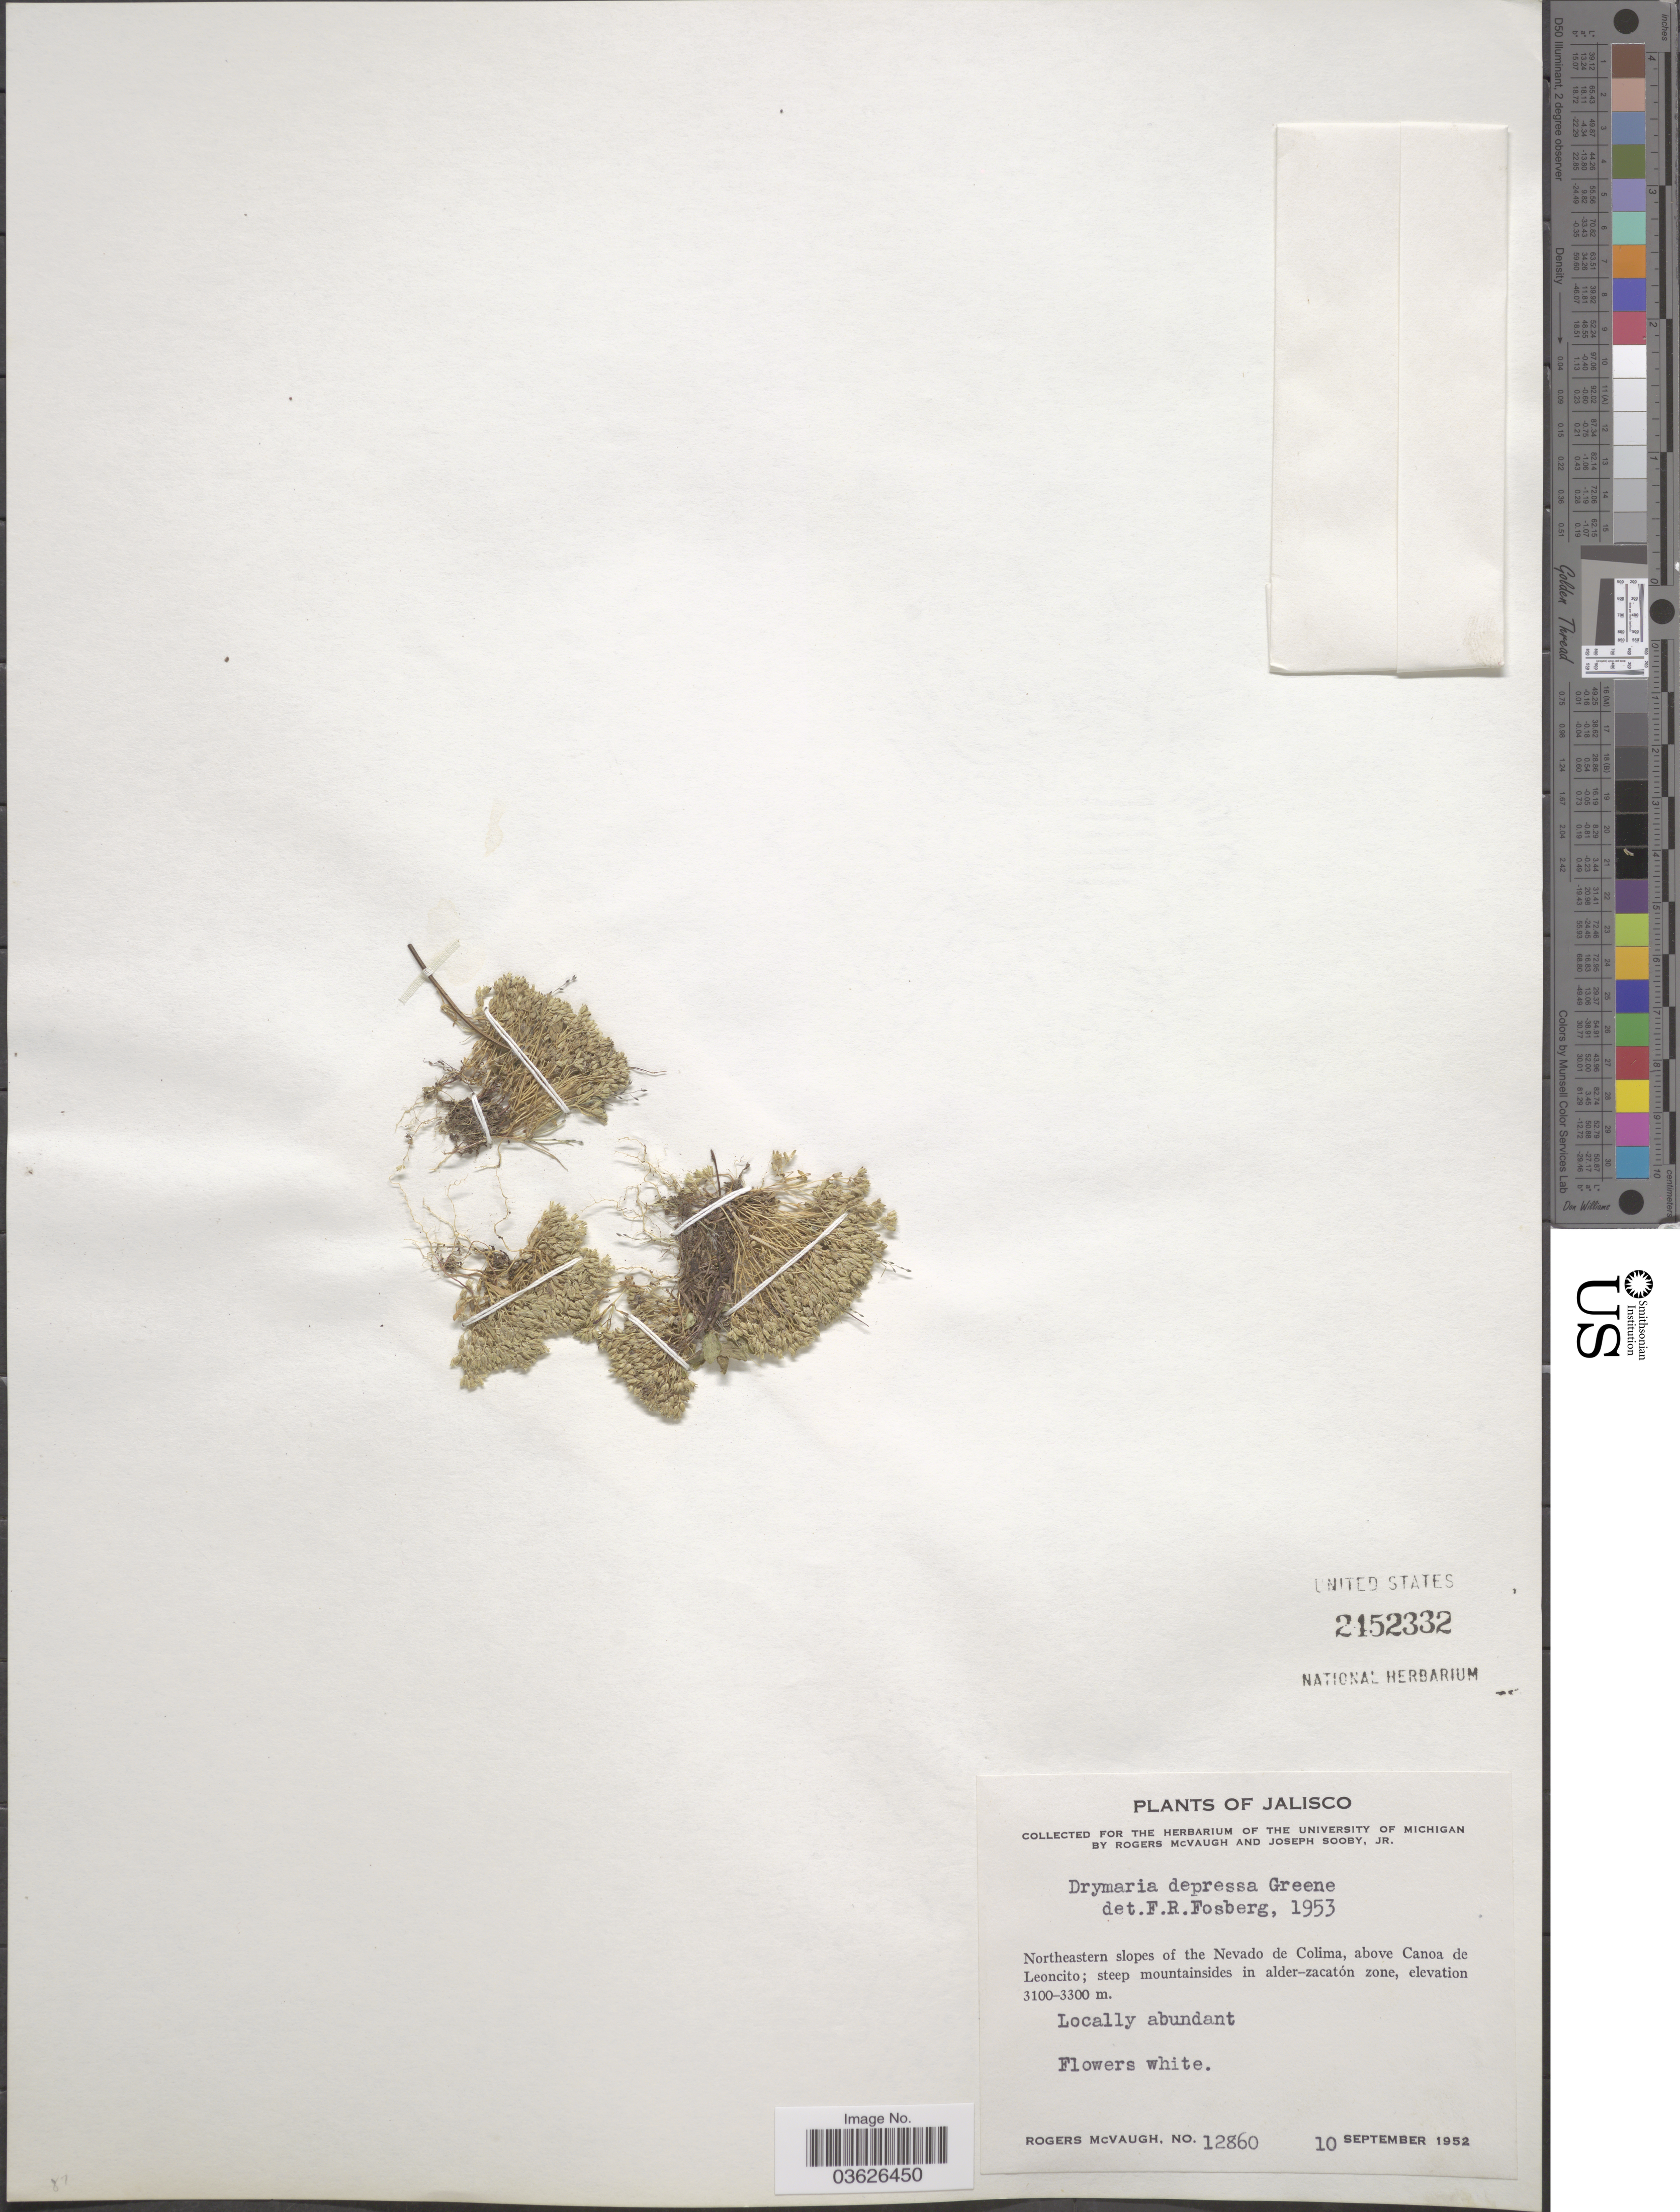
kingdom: Plantae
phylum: Tracheophyta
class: Magnoliopsida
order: Caryophyllales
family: Caryophyllaceae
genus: Drymaria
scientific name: Drymaria effusa var. depressa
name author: (Greene) J.A. Duke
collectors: R. McVaugh & J. Sooby Jr.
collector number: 12860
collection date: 1952-09-10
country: Mexico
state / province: Jalisco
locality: Northeastern slopes of the Nevado de Colima, above Canoa de Leoncito.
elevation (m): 3100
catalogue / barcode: US 2452332